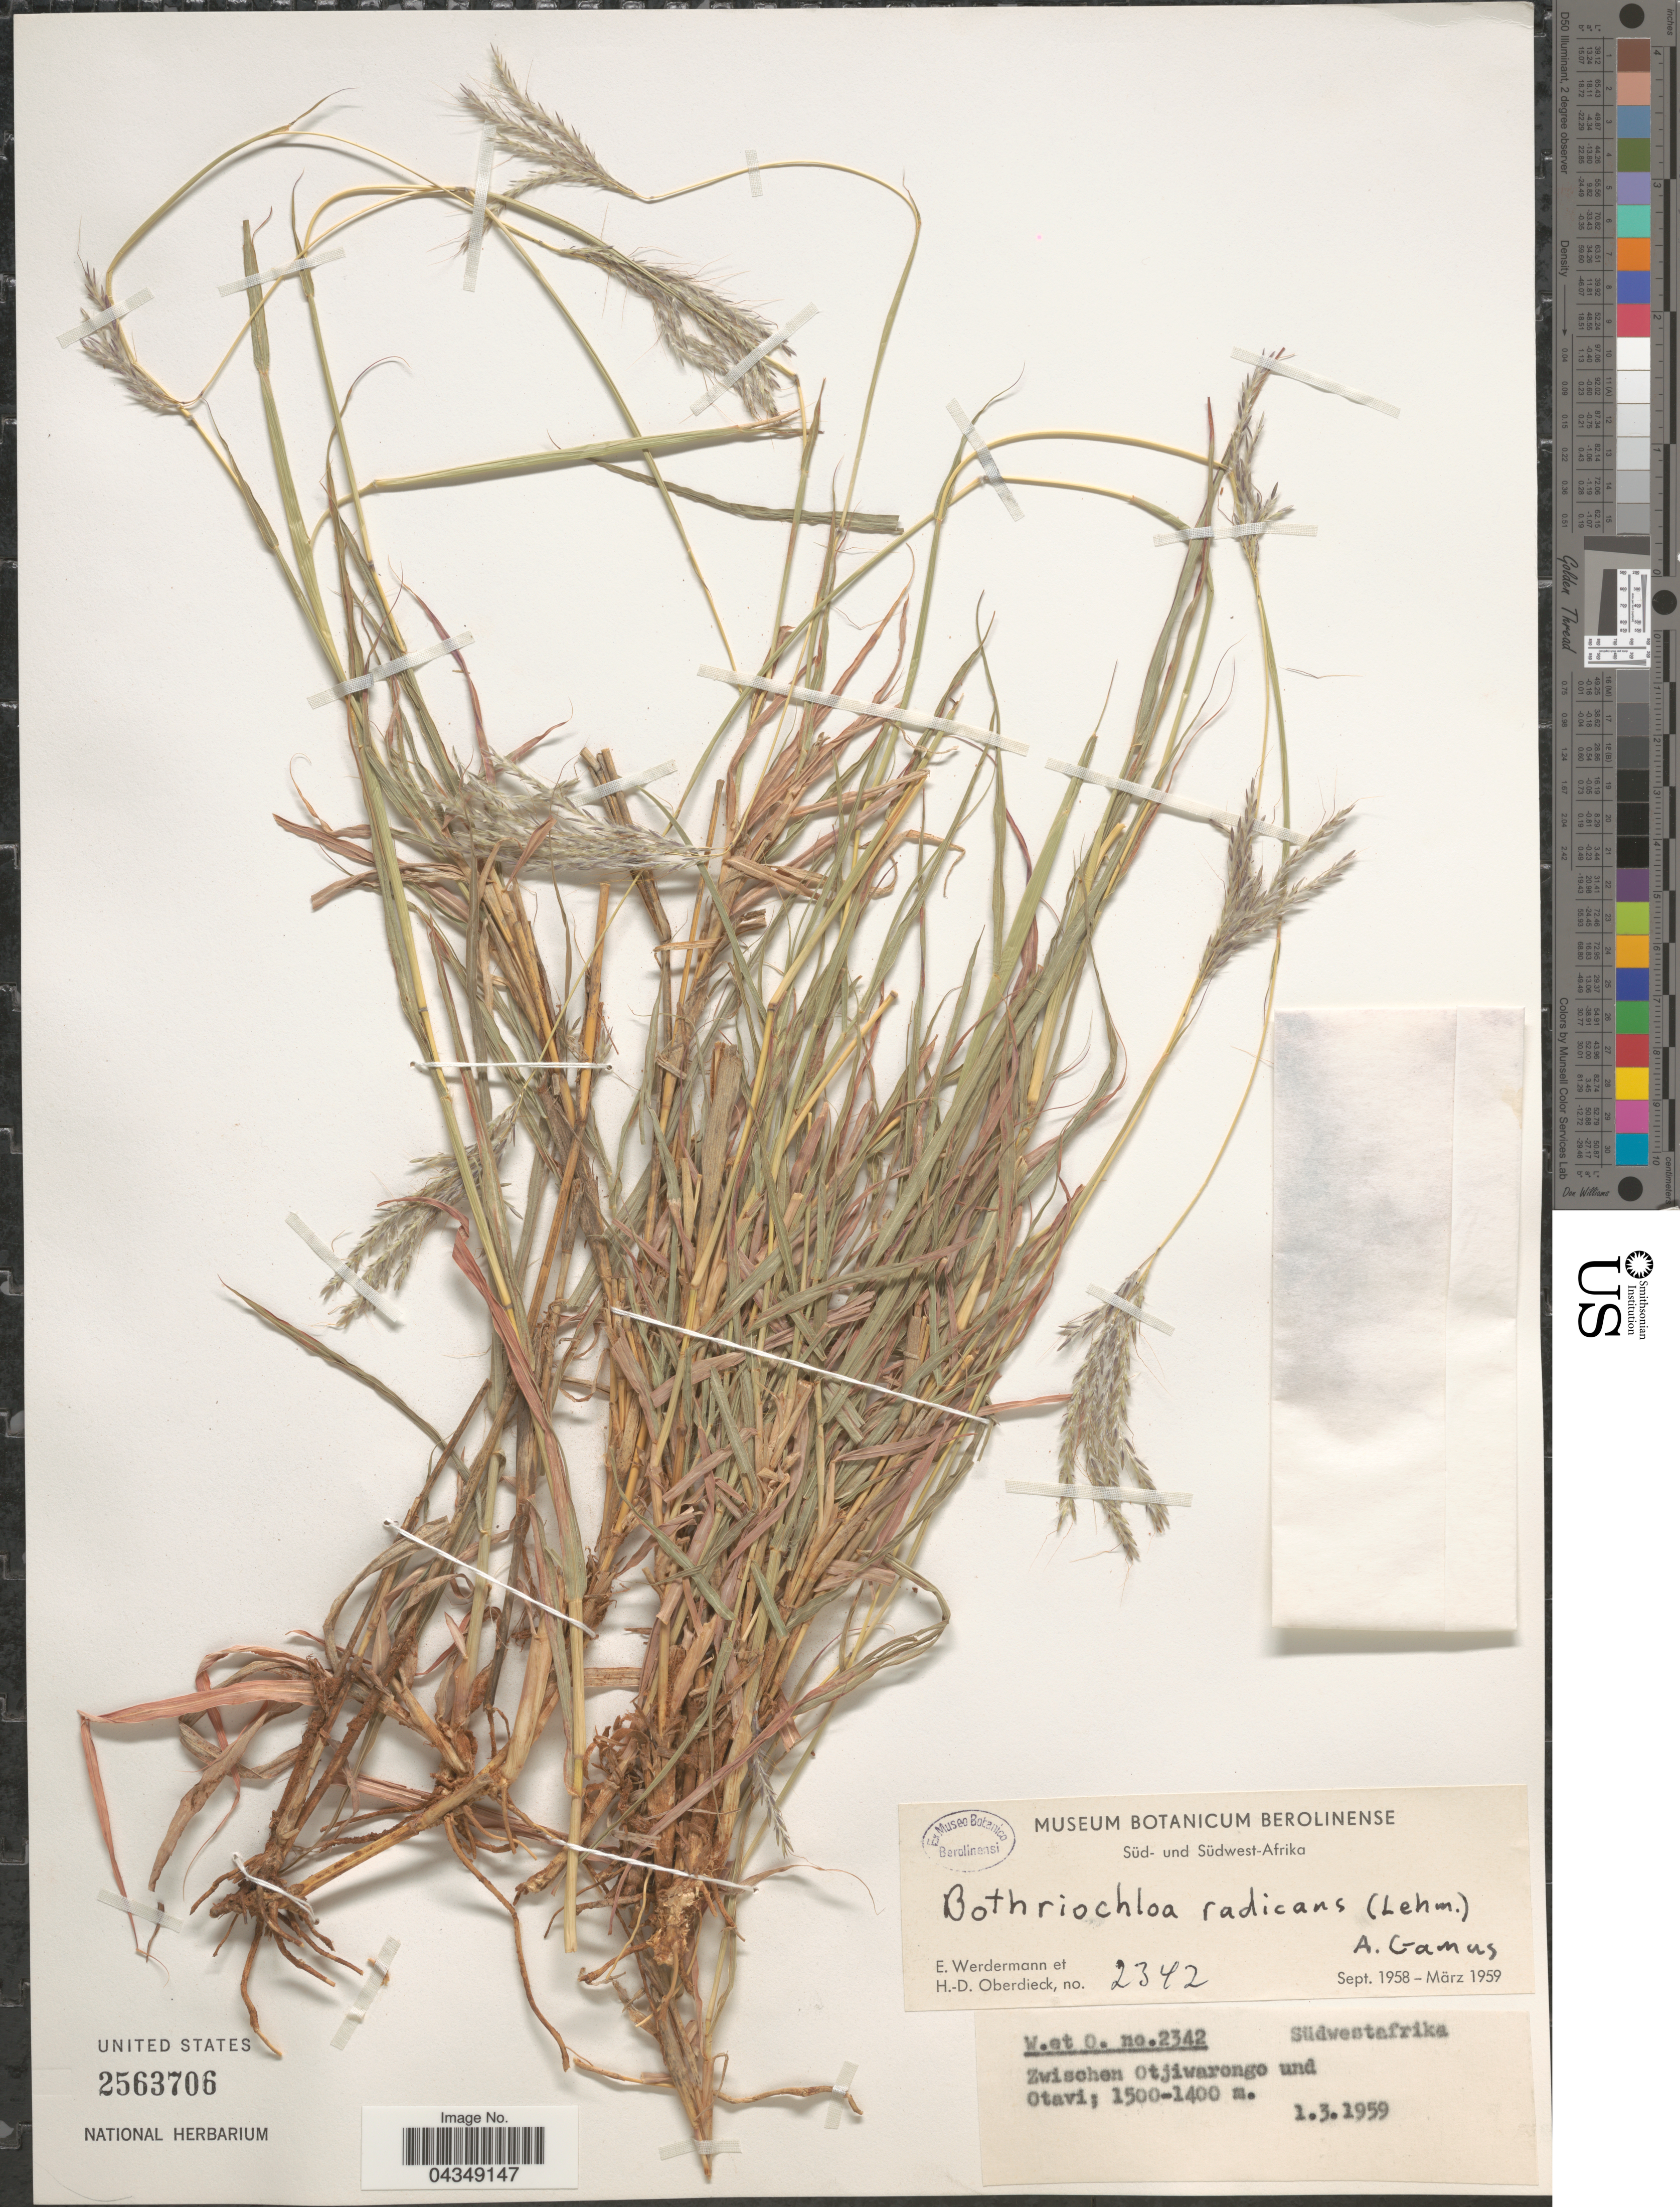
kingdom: Plantae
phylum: Tracheophyta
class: Liliopsida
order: Poales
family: Poaceae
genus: Bothriochloa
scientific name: Bothriochloa radicans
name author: (Lehm.) A. Camus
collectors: E. Werdermann & H. Oberdieck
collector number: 2342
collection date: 1959-03-01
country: Namibia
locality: Südwestafrika. Zwischen Otjiwarongo und Otavi.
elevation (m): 1400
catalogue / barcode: US 2563706